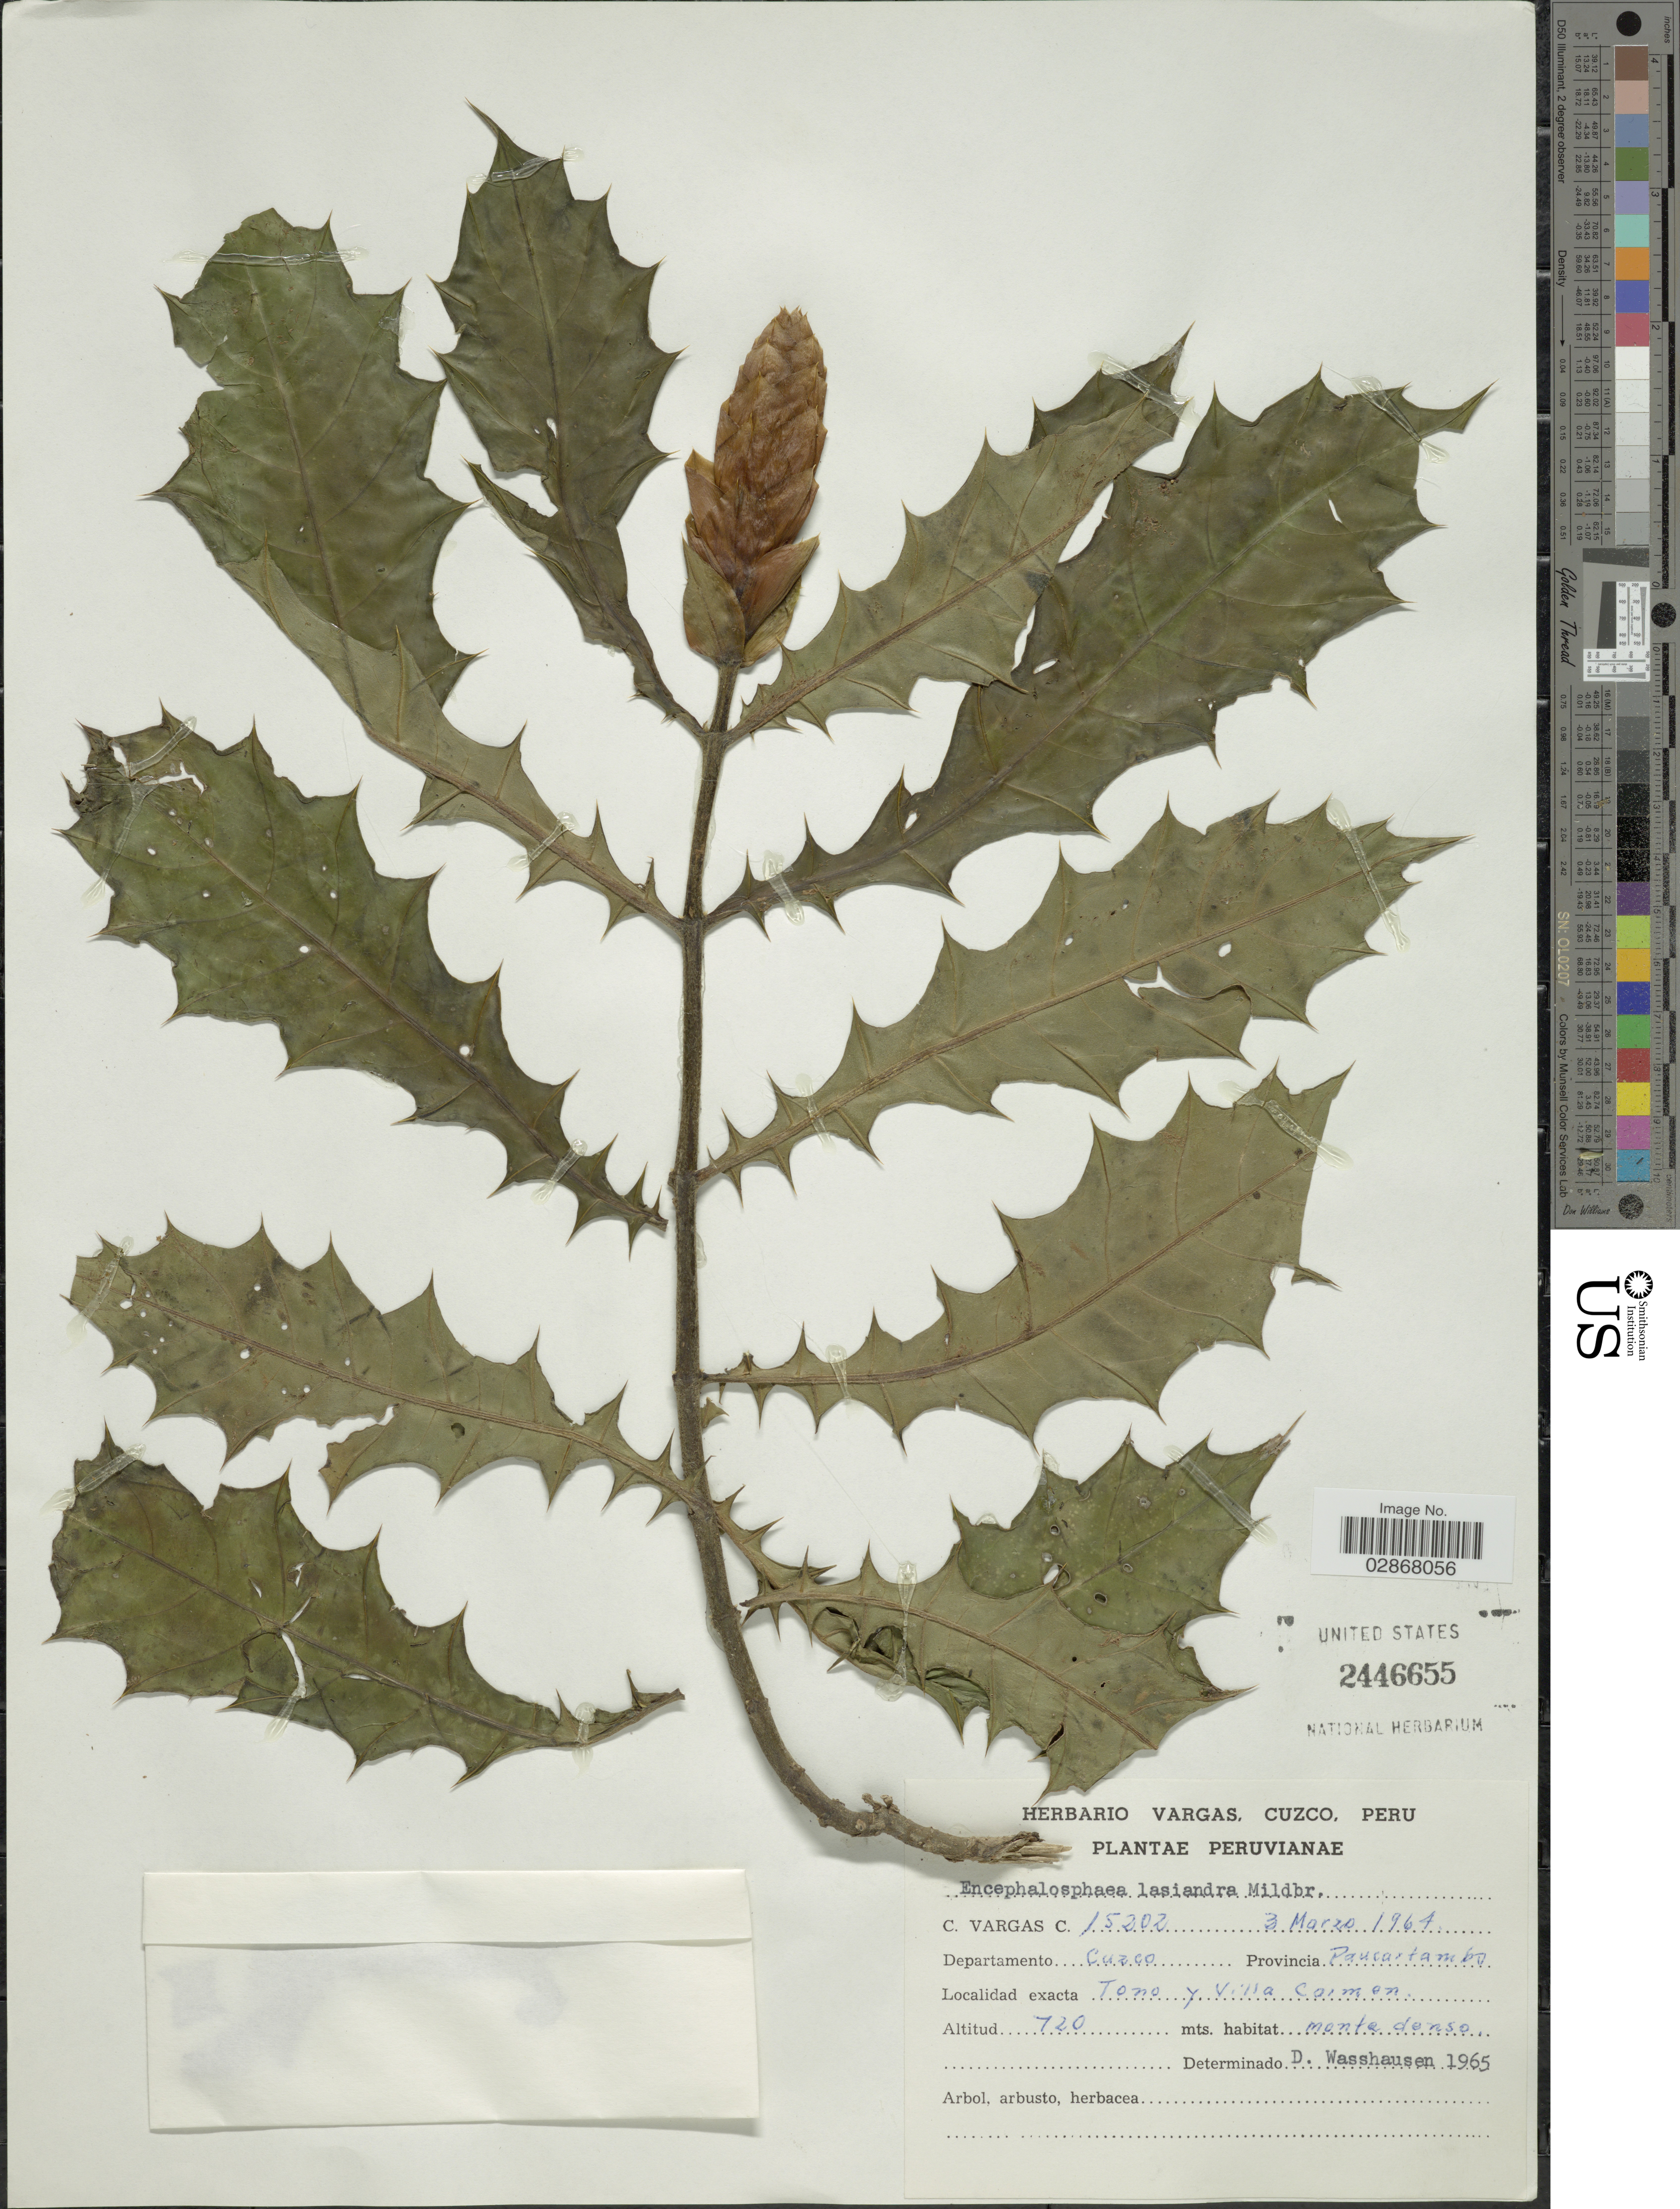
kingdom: Plantae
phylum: Tracheophyta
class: Magnoliopsida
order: Lamiales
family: Acanthaceae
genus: Encephalosphaera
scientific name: Encephalosphaera lasiandra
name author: Mildbr.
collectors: C. Vargas Calderón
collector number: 15202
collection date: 1964-03-03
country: Peru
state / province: Cusco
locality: Departamento Cuzco. Provincia Paucartambo. Tono y Villa Carmen.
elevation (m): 720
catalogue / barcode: US 2446655